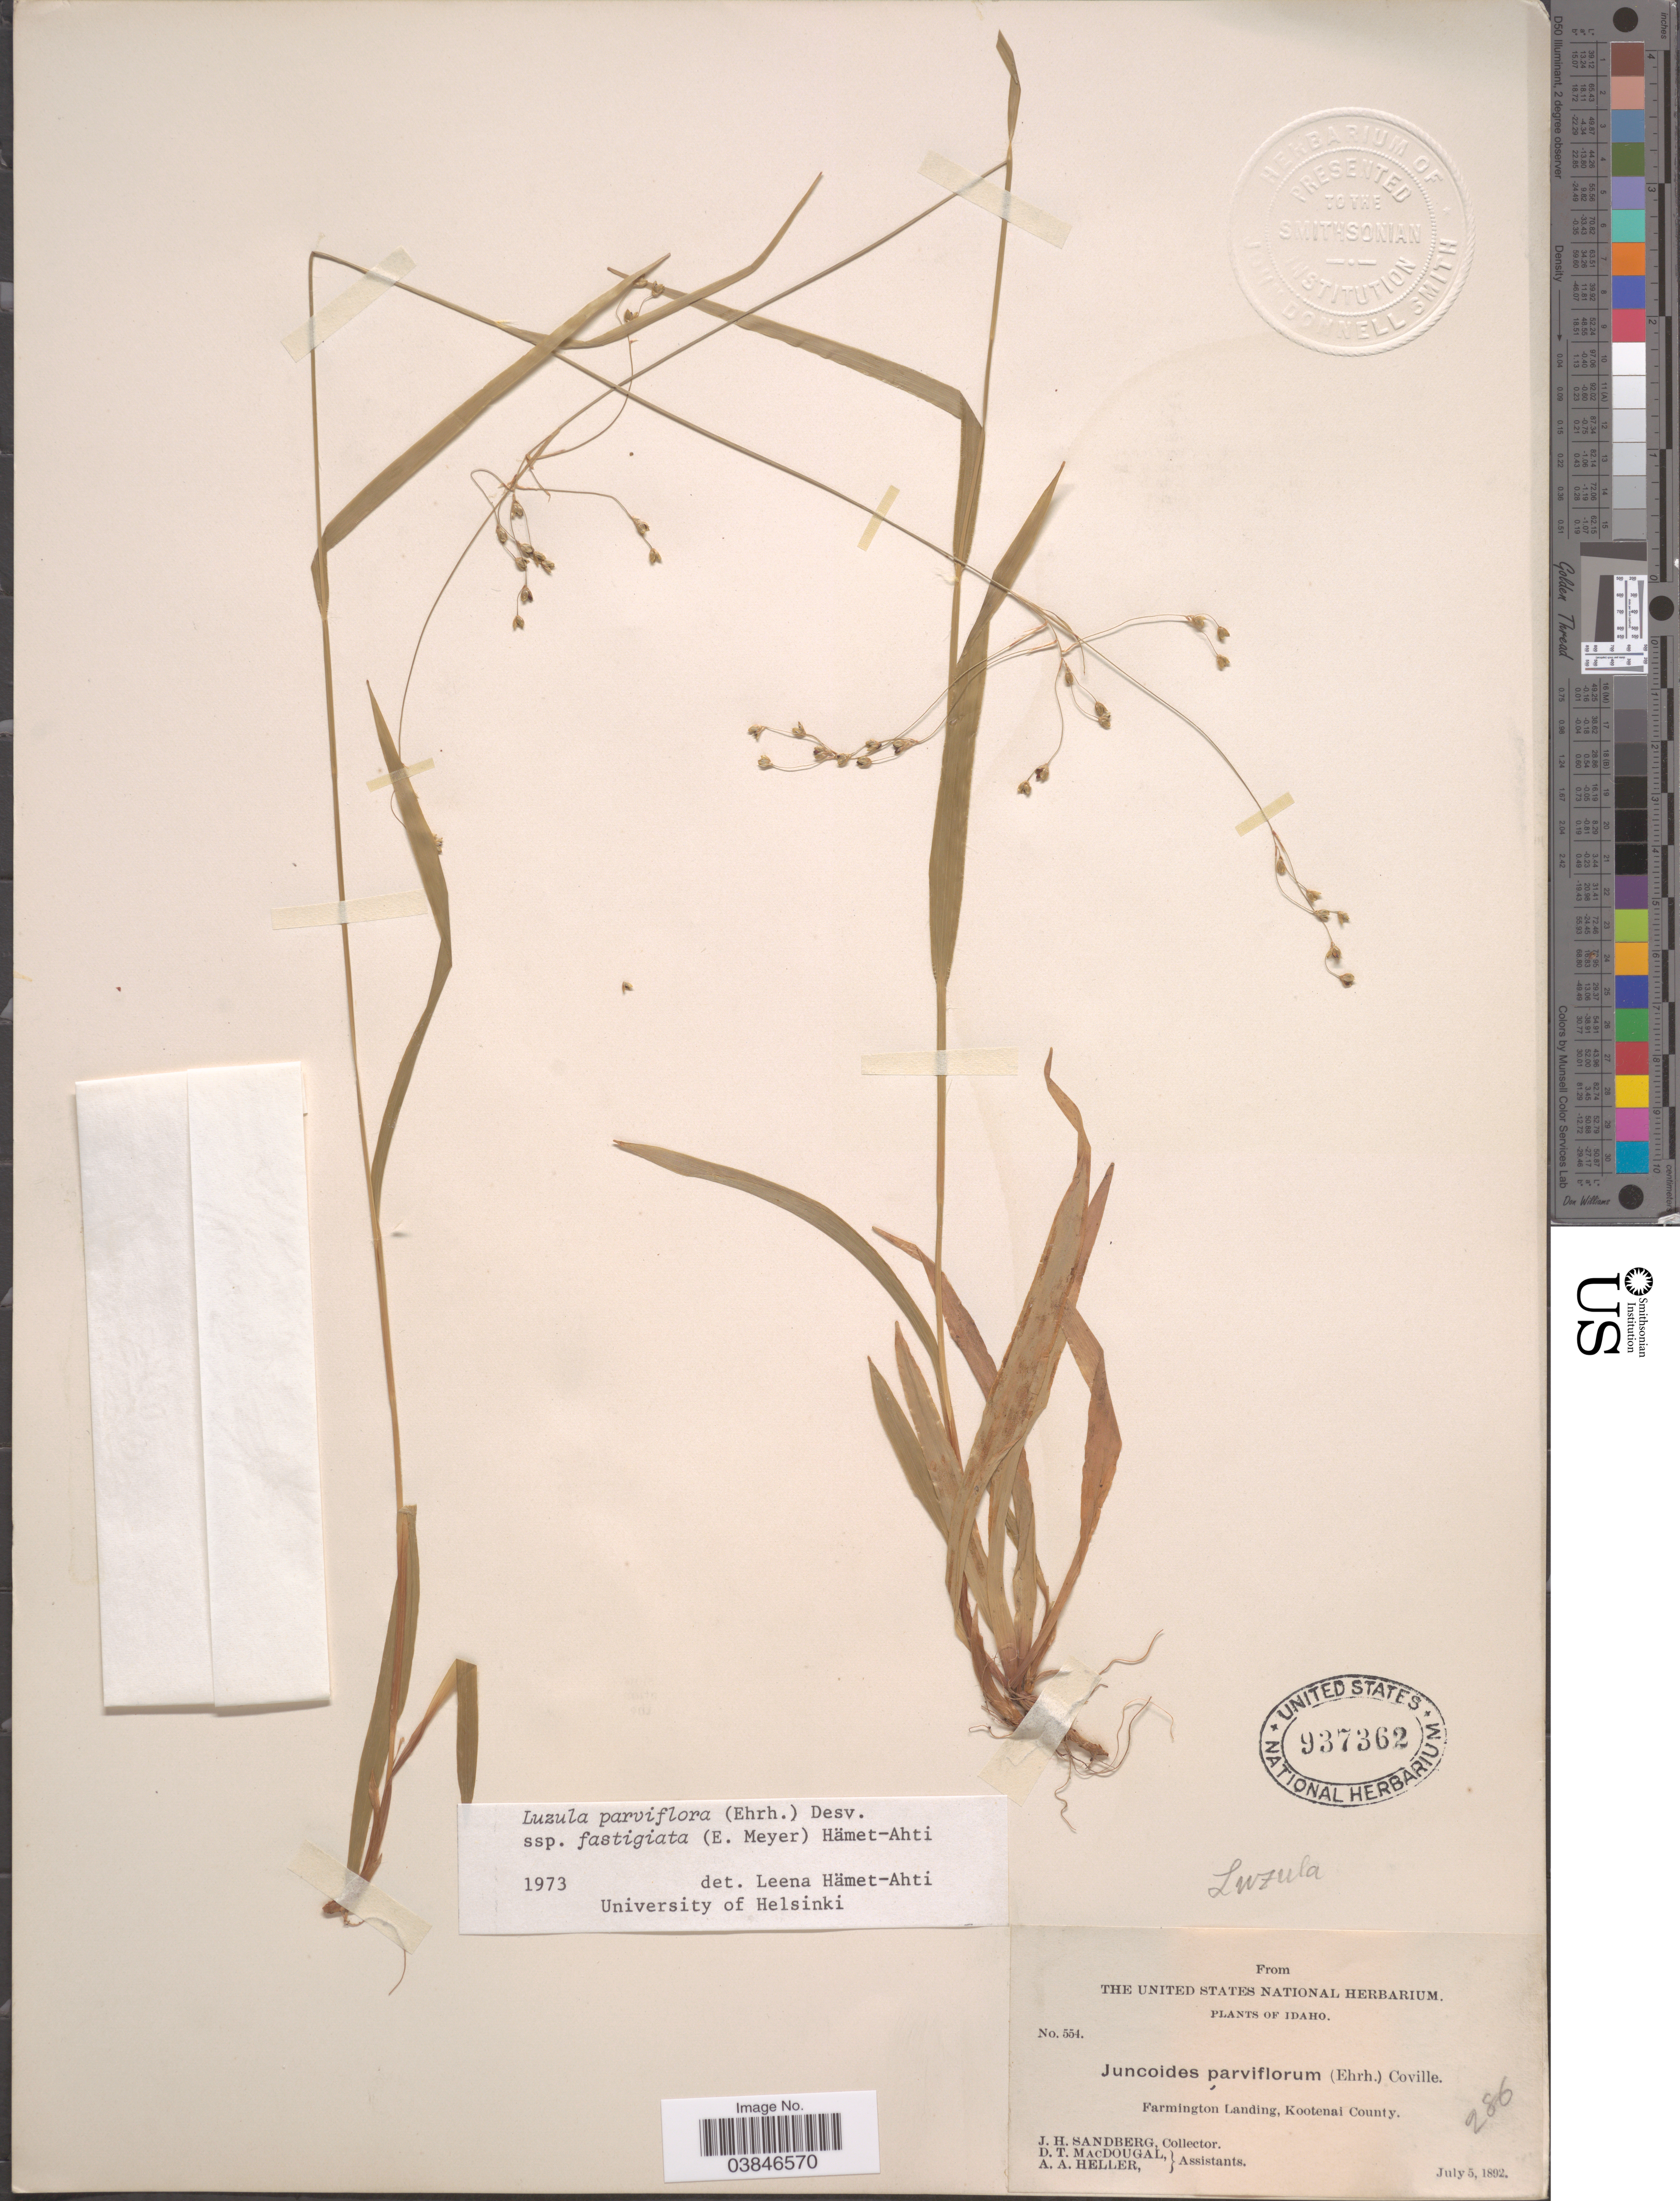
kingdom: Plantae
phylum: Tracheophyta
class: Liliopsida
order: Poales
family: Juncaceae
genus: Luzula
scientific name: Luzula parviflora subsp. fastigiata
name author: Buchenau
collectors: J. H. Sandberg, D. T. MacDougal & A. A. Heller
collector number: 554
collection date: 1892-07-05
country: United States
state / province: Idaho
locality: Farmington Landing, Kootenai County.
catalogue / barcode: US 937362